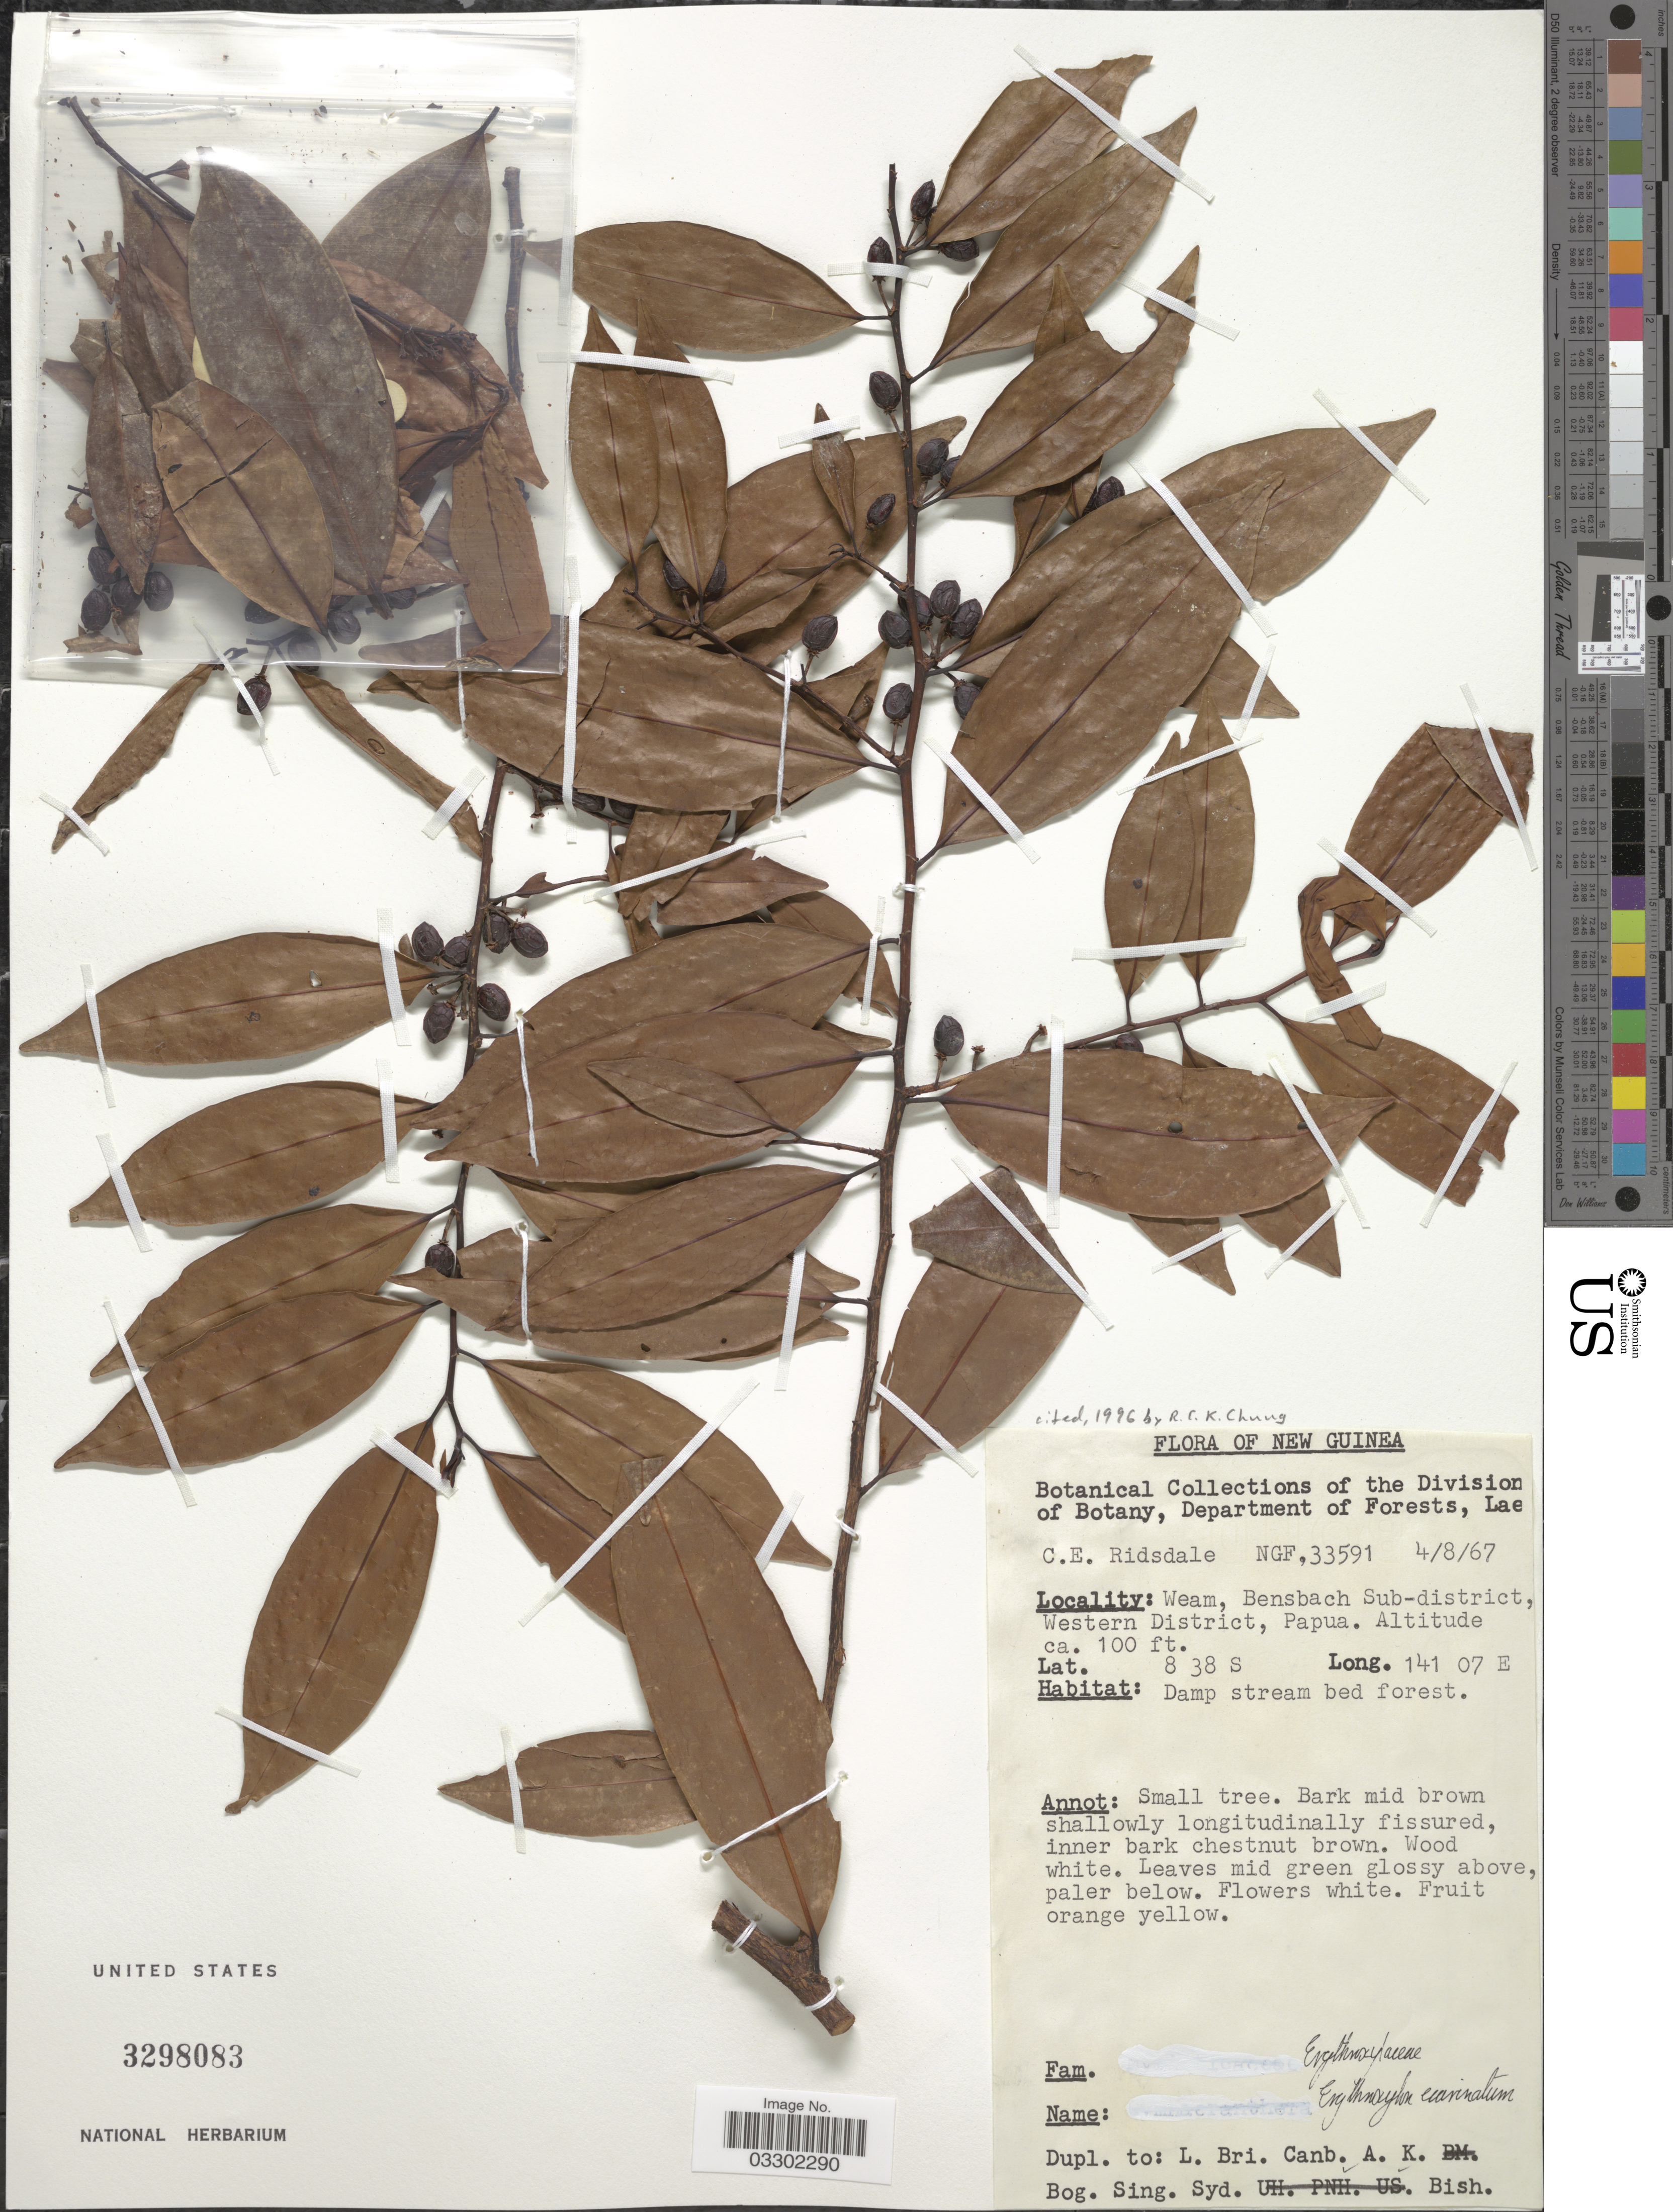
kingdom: Plantae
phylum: Tracheophyta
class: Magnoliopsida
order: Malpighiales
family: Erythroxylaceae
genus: Erythroxylum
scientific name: Erythroxylum ecarinatum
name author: Hochr.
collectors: C. E. Ridsdale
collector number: NGF,33591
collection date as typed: Transcribed d/m/y: 4/8/67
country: Papua New Guinea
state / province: Manus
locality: New Guinea. Weam, Bensbach Sub-district, Western District, Papua.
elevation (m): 30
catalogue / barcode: US 3298083